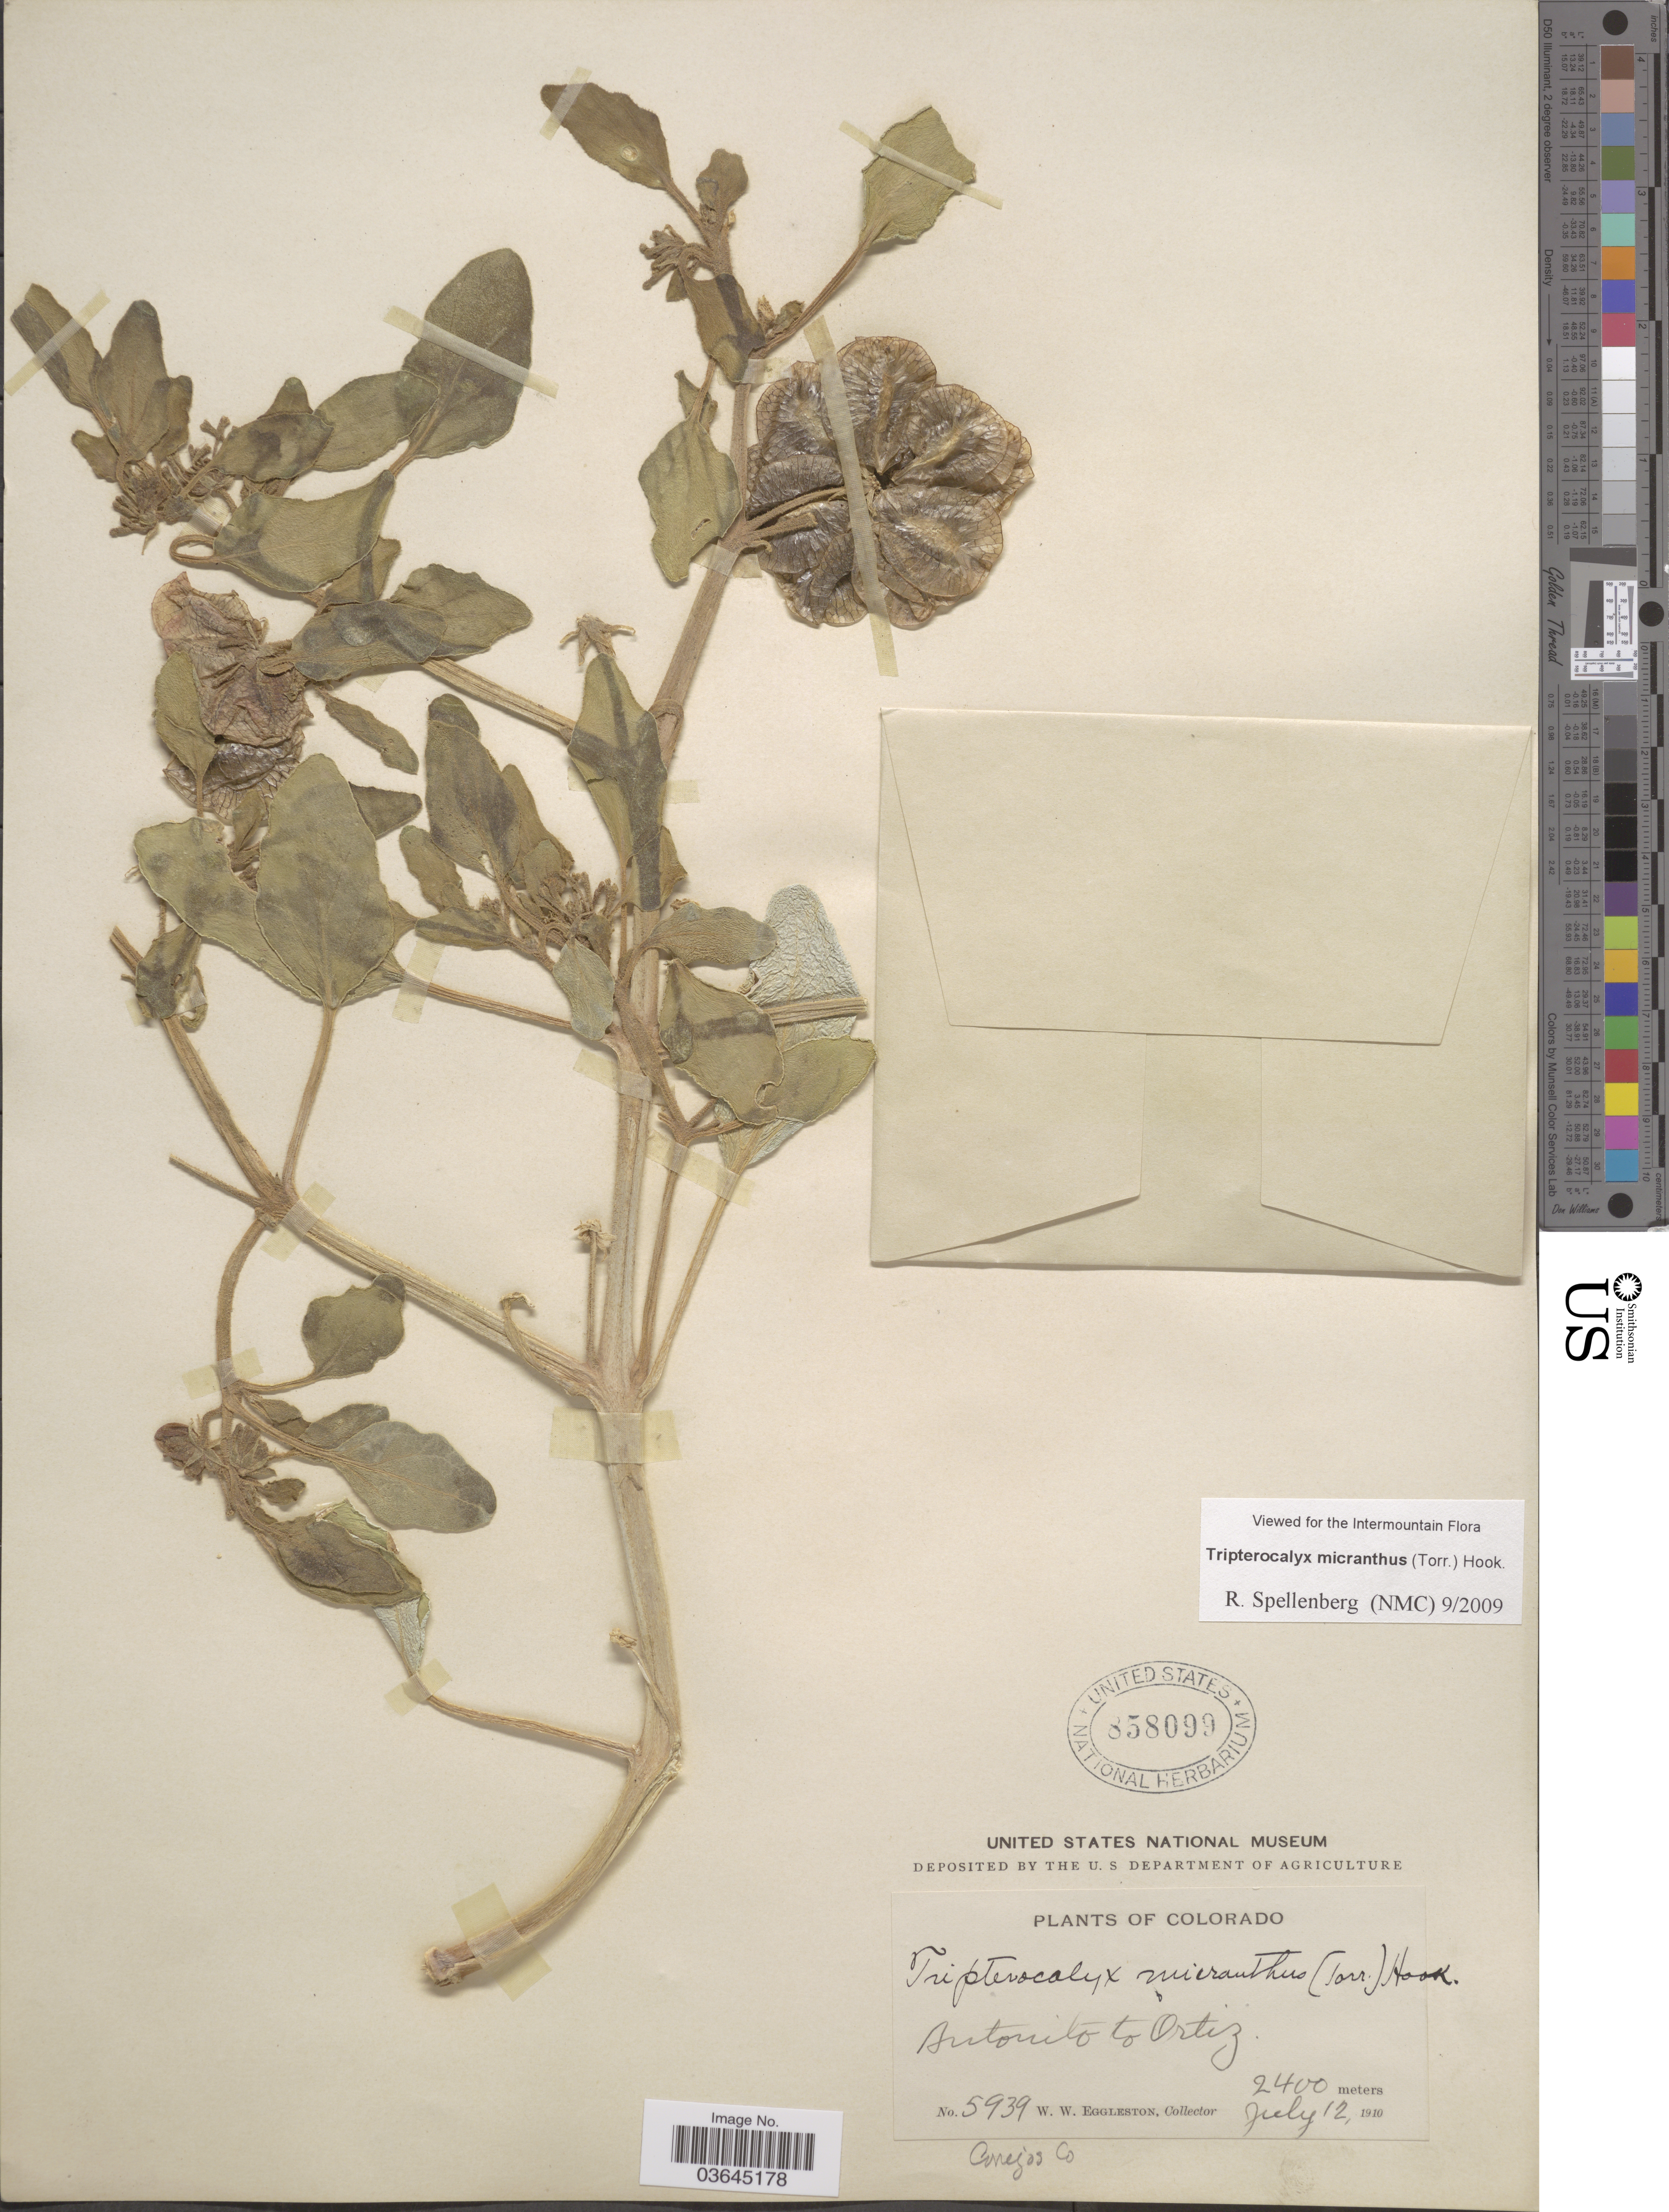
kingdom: Plantae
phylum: Tracheophyta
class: Magnoliopsida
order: Caryophyllales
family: Nyctaginaceae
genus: Tripterocalyx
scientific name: Tripterocalyx micranthus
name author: (Torr.) Hook.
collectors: W. W. Eggleston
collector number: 5939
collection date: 1910-07-12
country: United States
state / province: Colorado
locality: Antonito to Ortiz. Conejos Co.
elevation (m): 2400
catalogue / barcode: US 858099